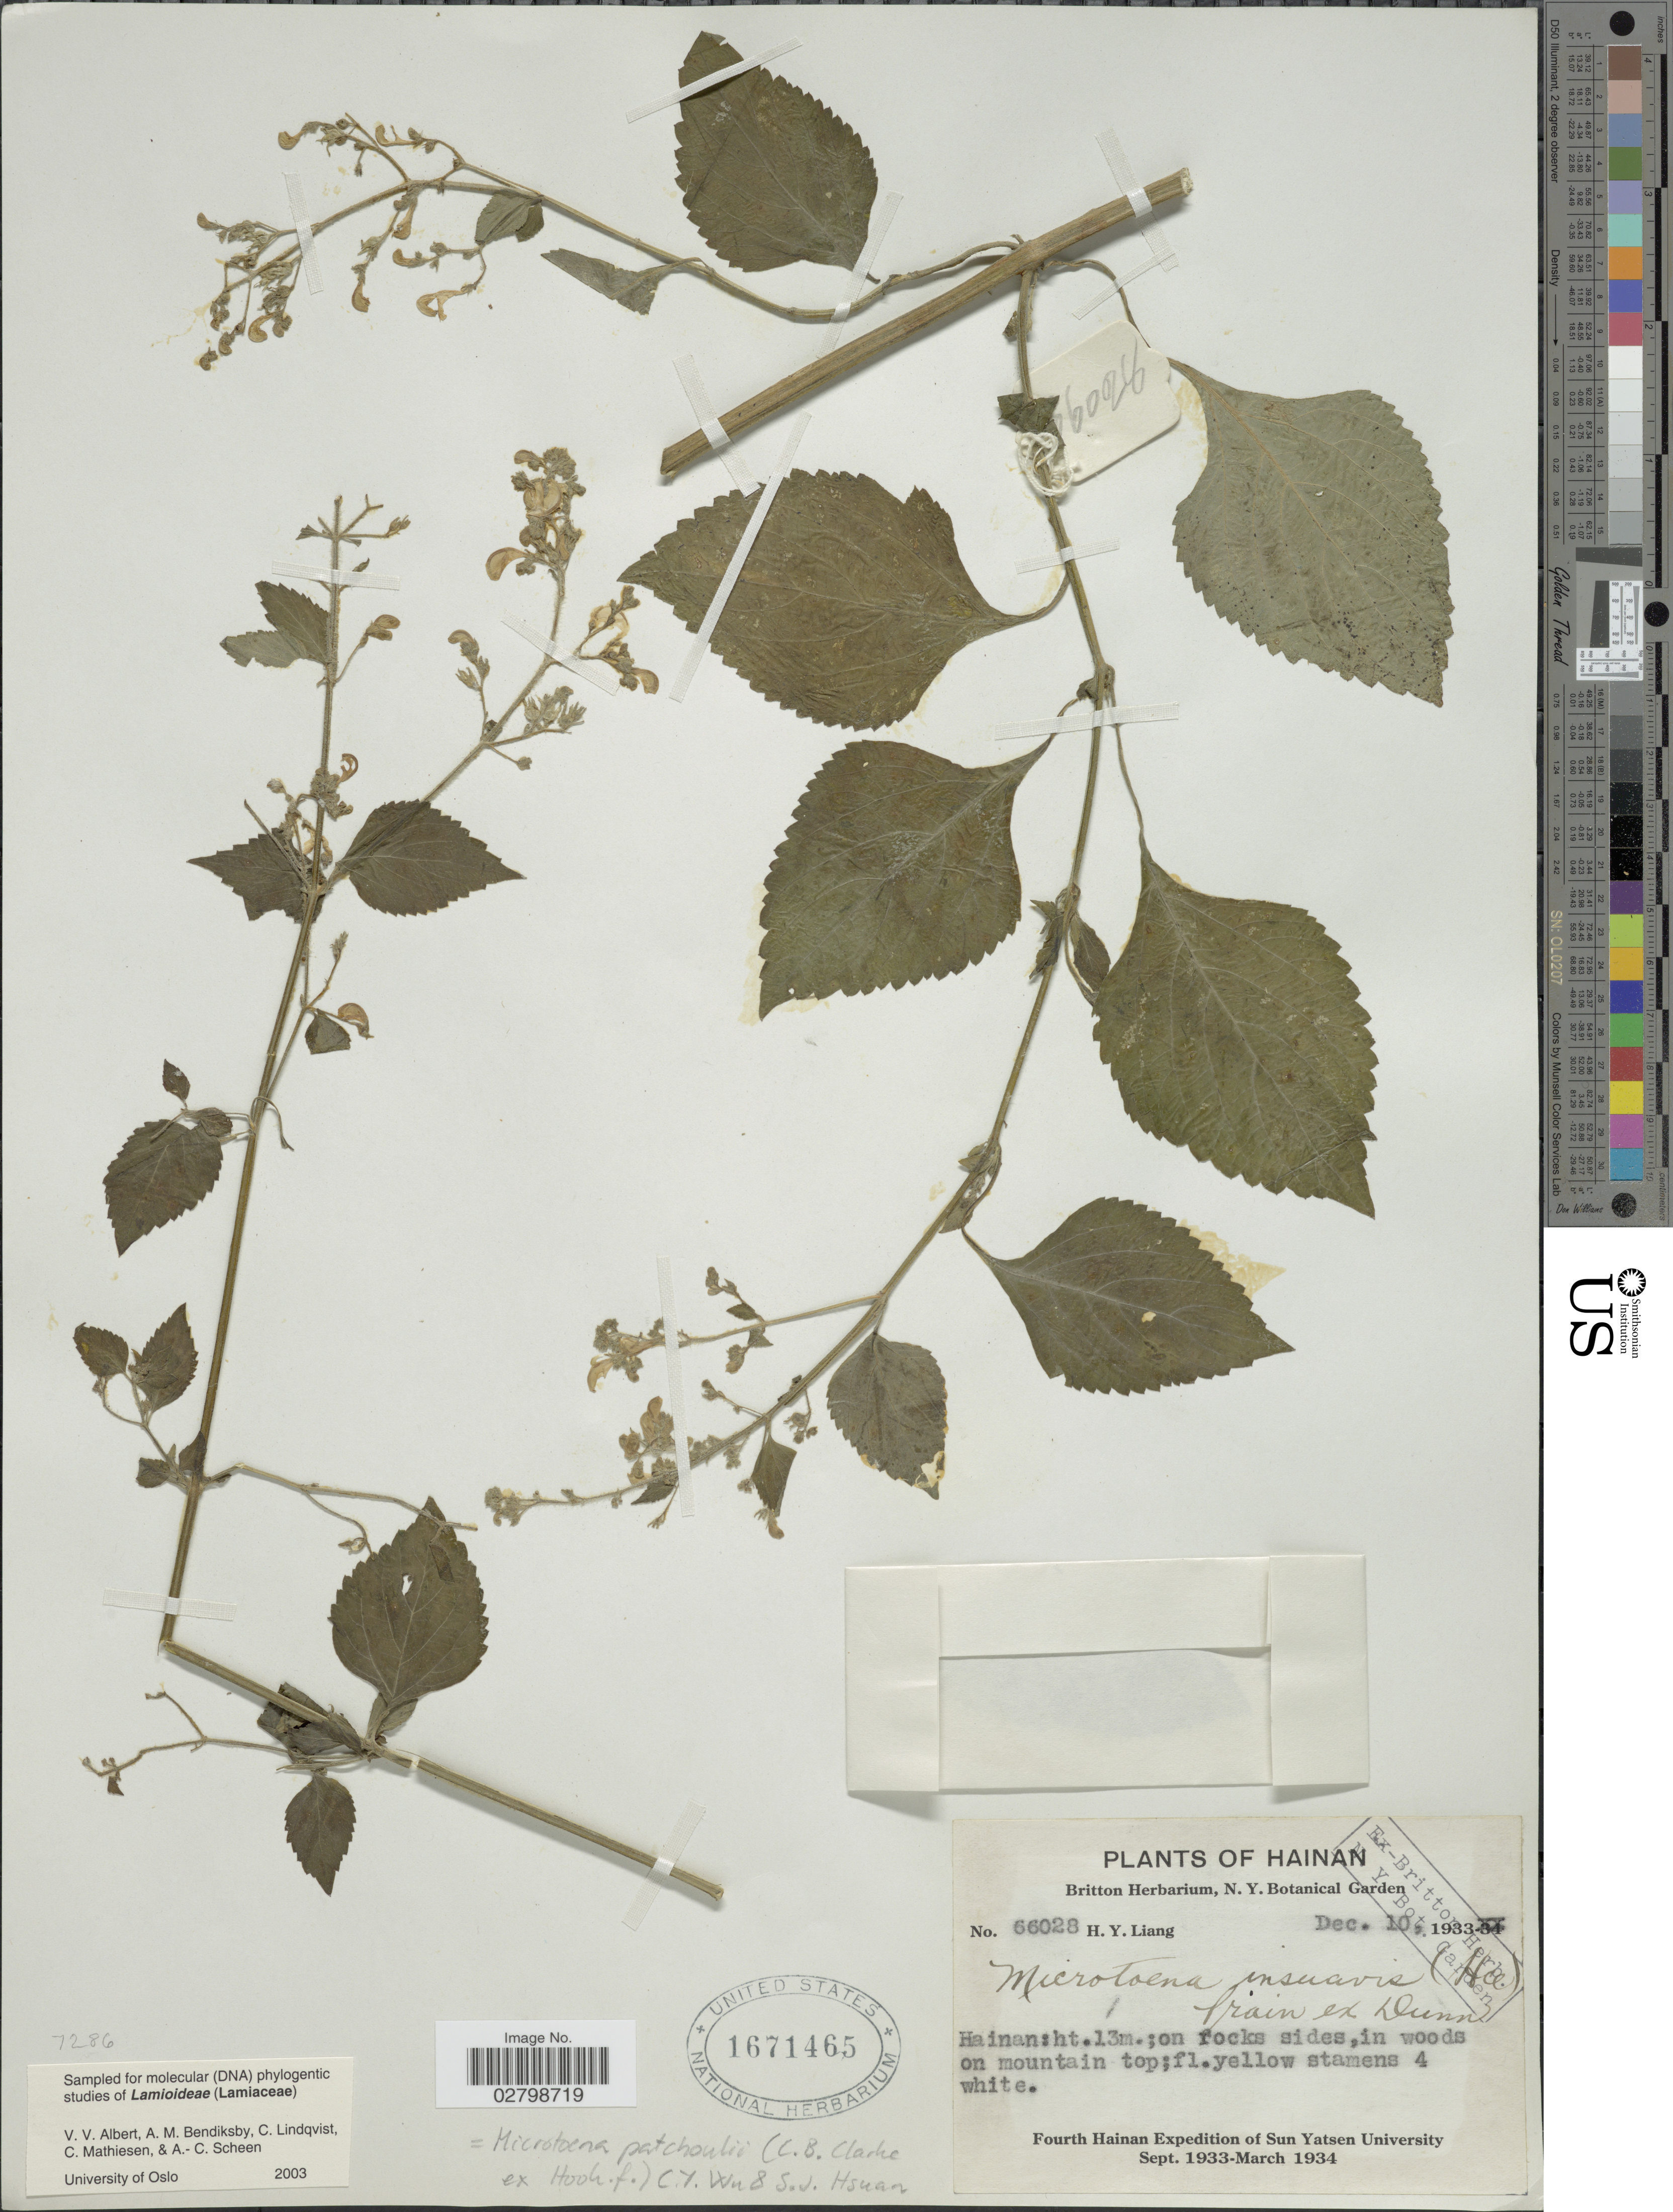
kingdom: Plantae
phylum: Tracheophyta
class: Magnoliopsida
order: Lamiales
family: Lamiaceae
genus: Microtoena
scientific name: Microtoena insuavis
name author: (Hance) Prain ex Briq.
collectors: H. Y. Liang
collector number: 66028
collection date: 1933-12-10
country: China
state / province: Hainan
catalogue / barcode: US 1671465